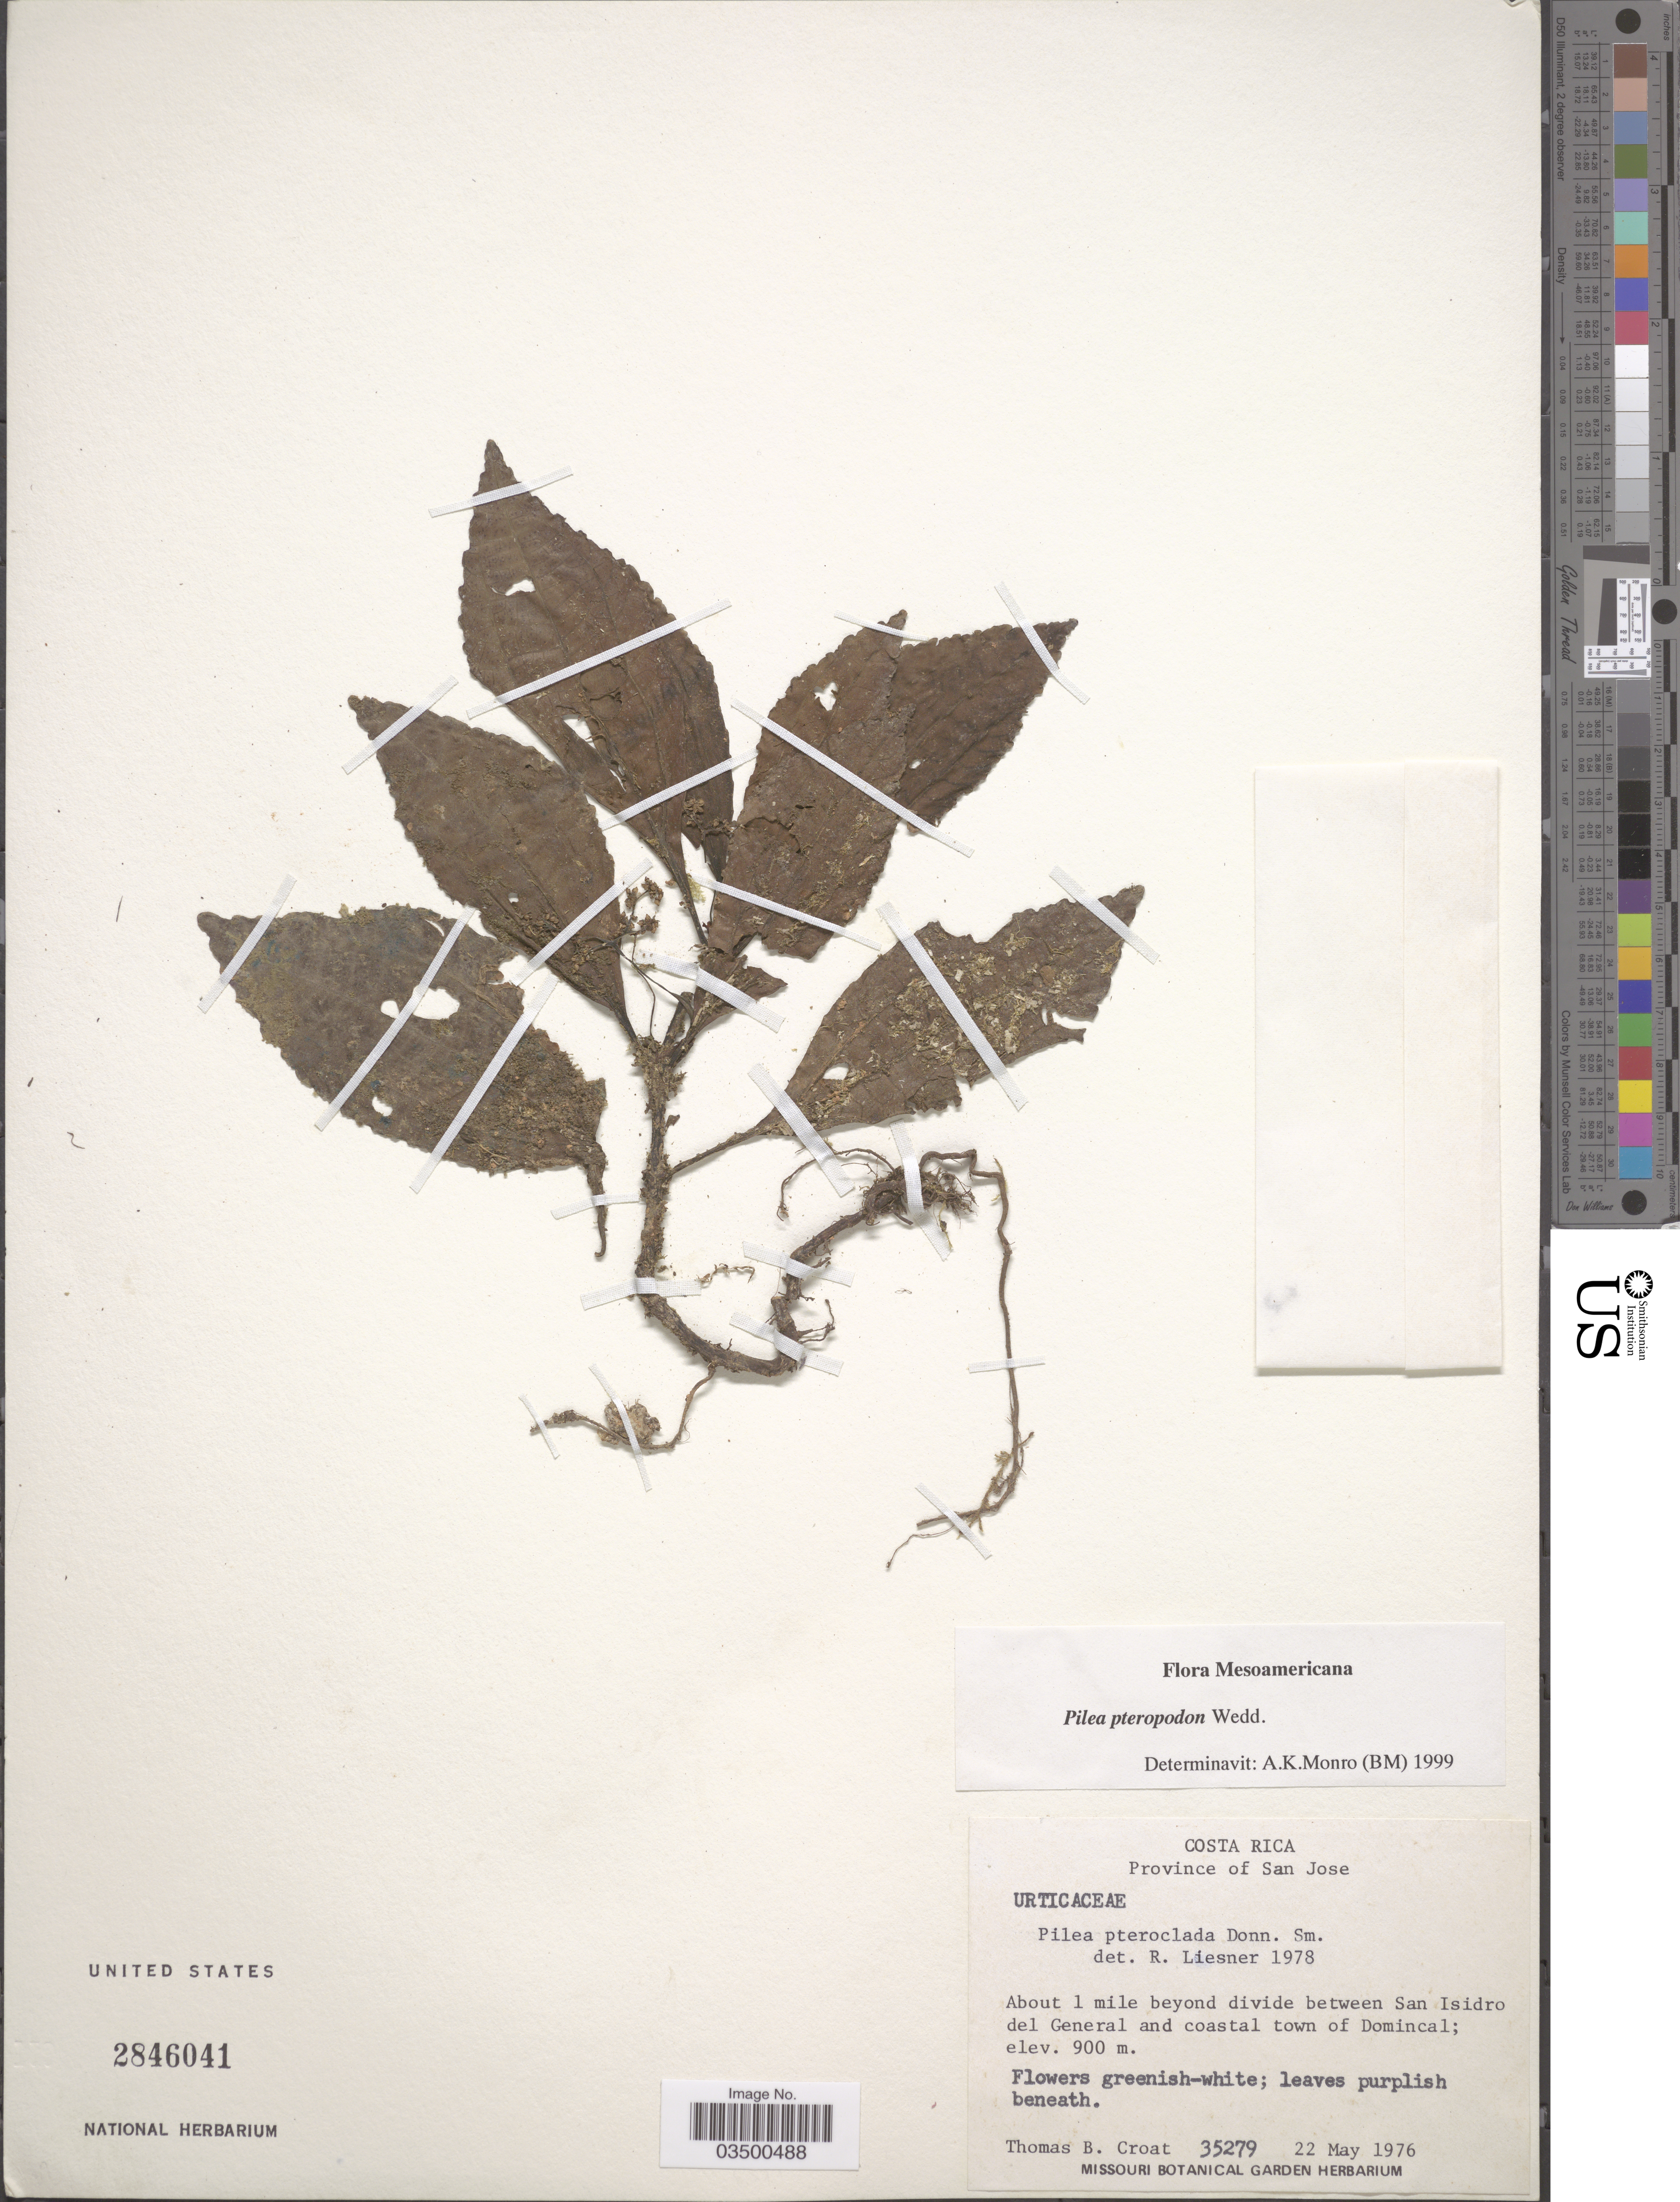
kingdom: Plantae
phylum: Tracheophyta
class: Magnoliopsida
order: Rosales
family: Urticaceae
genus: Pilea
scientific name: Pilea pteropodon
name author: Wedd.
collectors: T. B. Croat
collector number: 35279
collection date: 1976-05-22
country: Costa Rica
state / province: San José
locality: Province of San Jose. About 1 mile beyond divide between San Isidro del General and coastal town of Domincal.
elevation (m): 900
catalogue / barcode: US 2846041